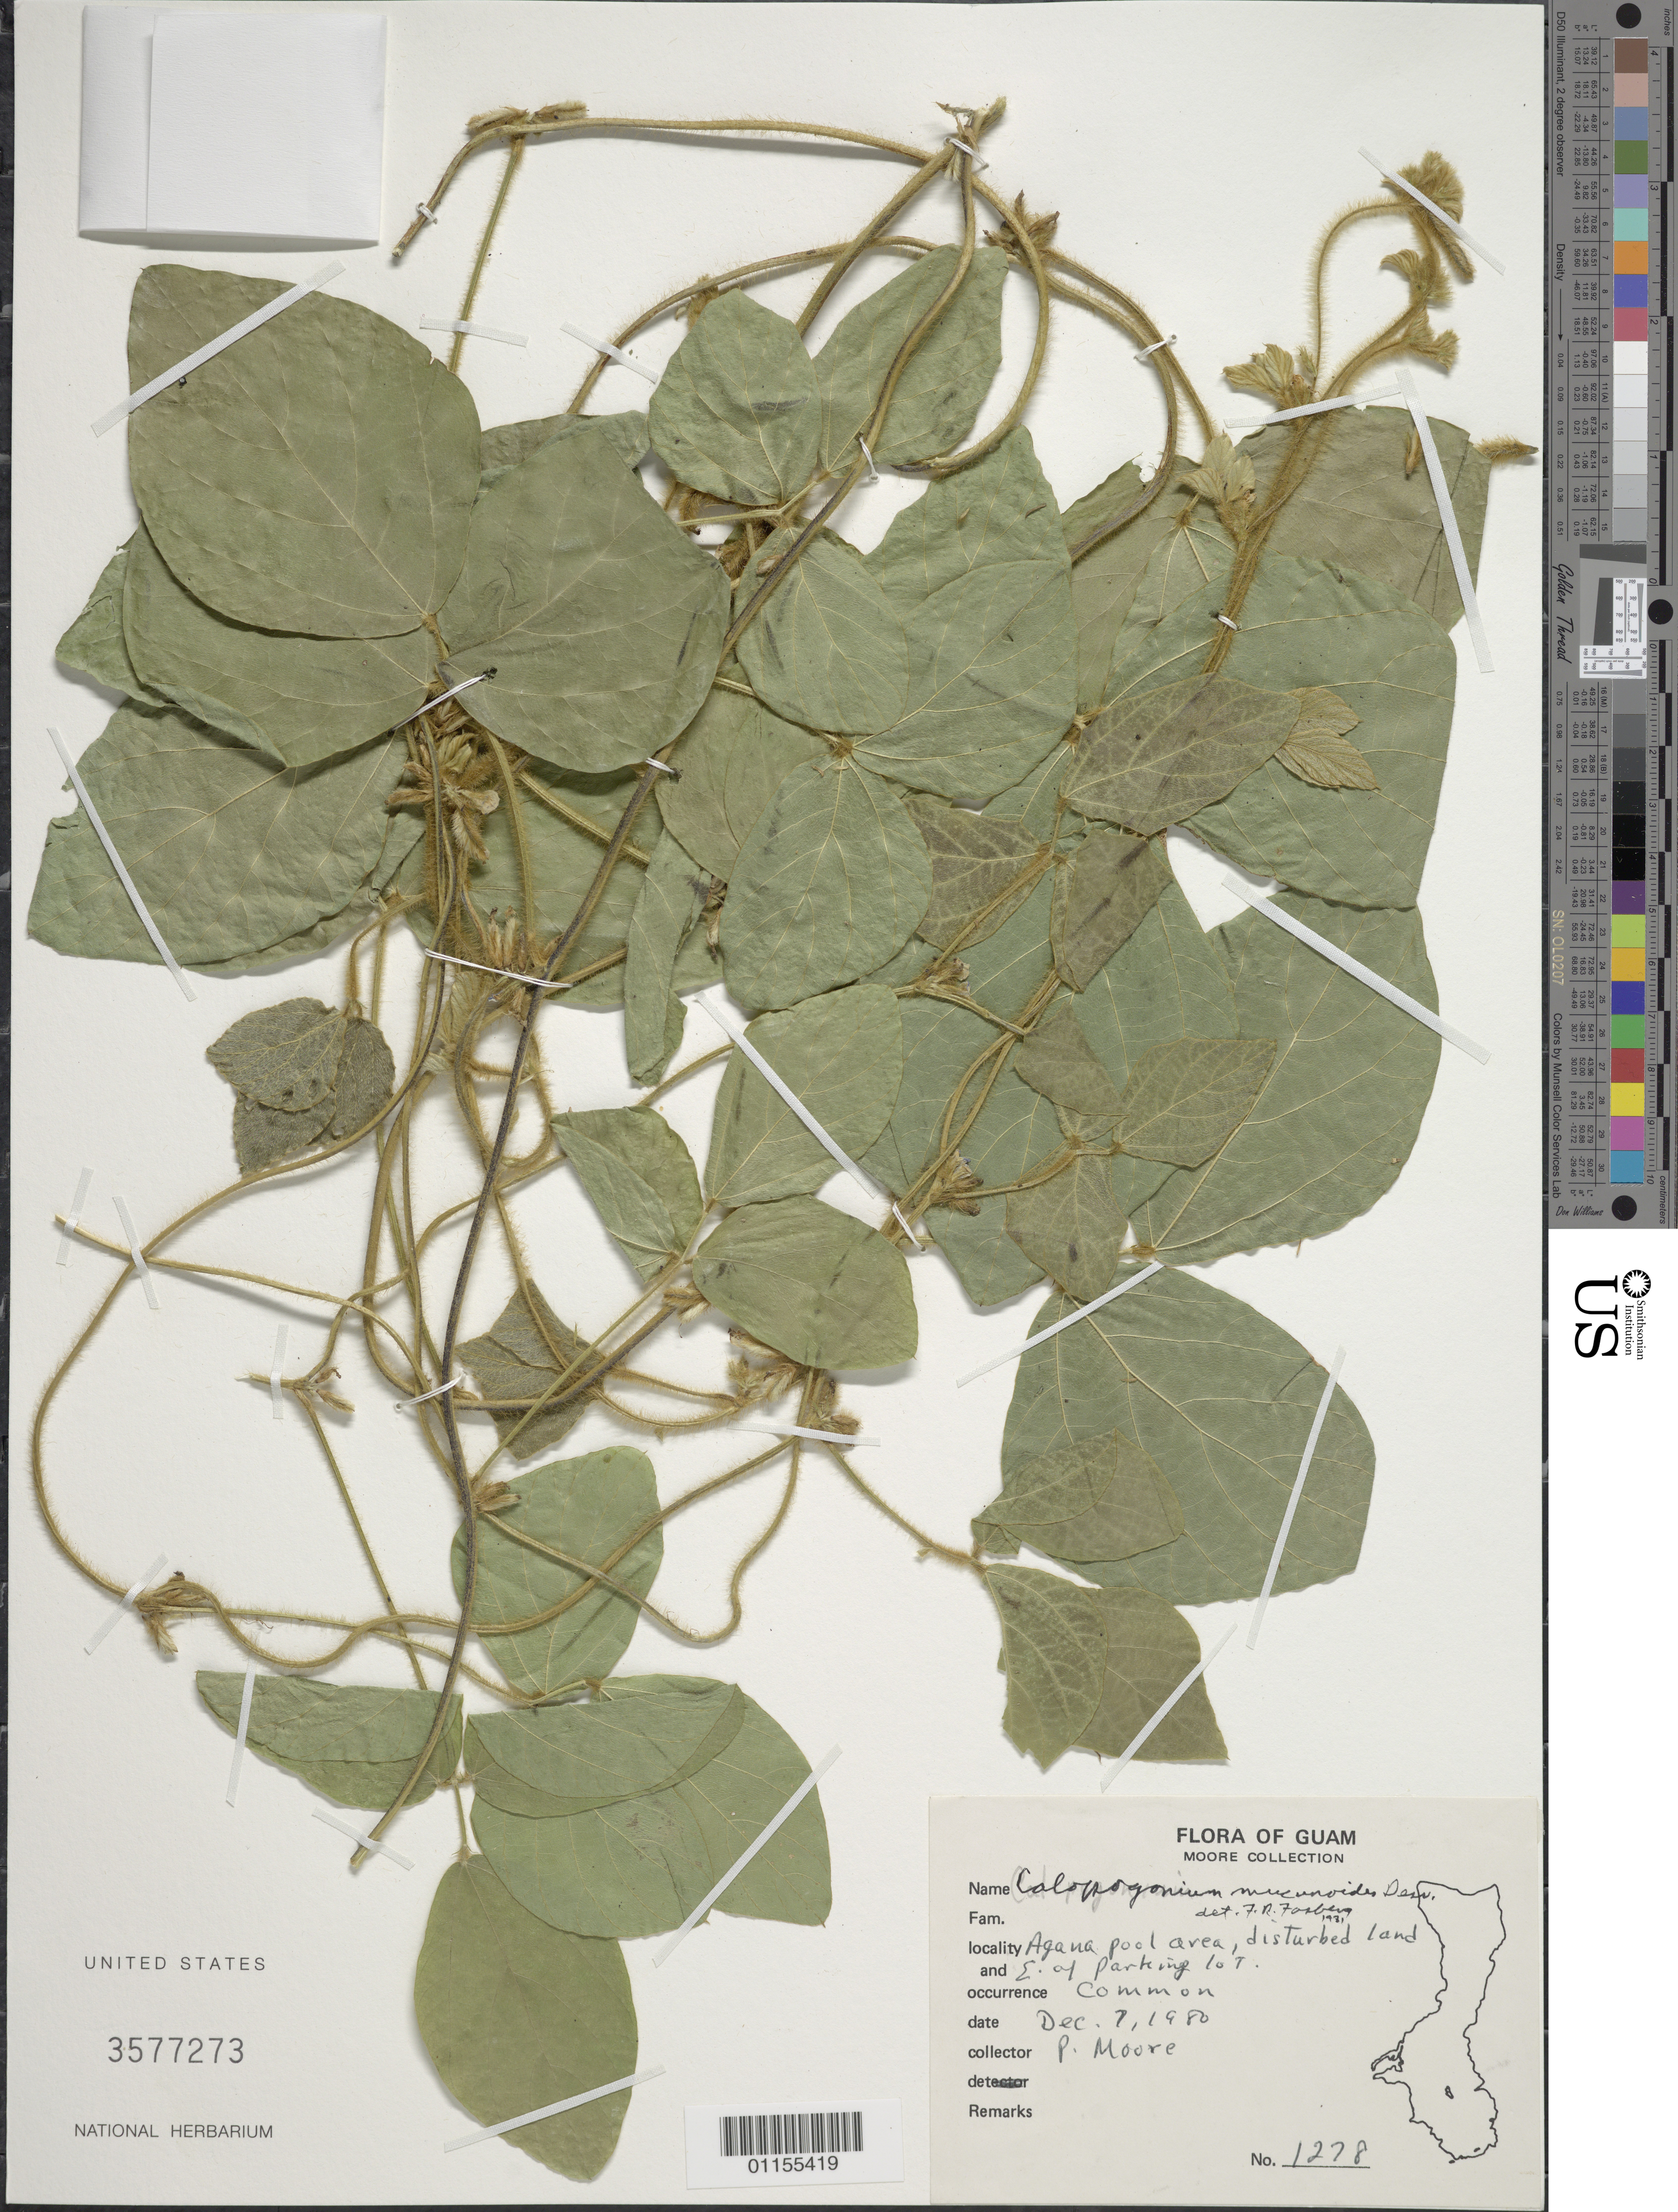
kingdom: Plantae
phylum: Tracheophyta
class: Magnoliopsida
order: Fabales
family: Fabaceae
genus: Calopogonium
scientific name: Calopogonium mucunoides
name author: Desv.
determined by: Fosberg, F. R.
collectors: P. Moore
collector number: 1278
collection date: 1980-12-07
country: Guam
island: Guam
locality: Agana pool area.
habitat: disturbed land.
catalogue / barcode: US 3577273